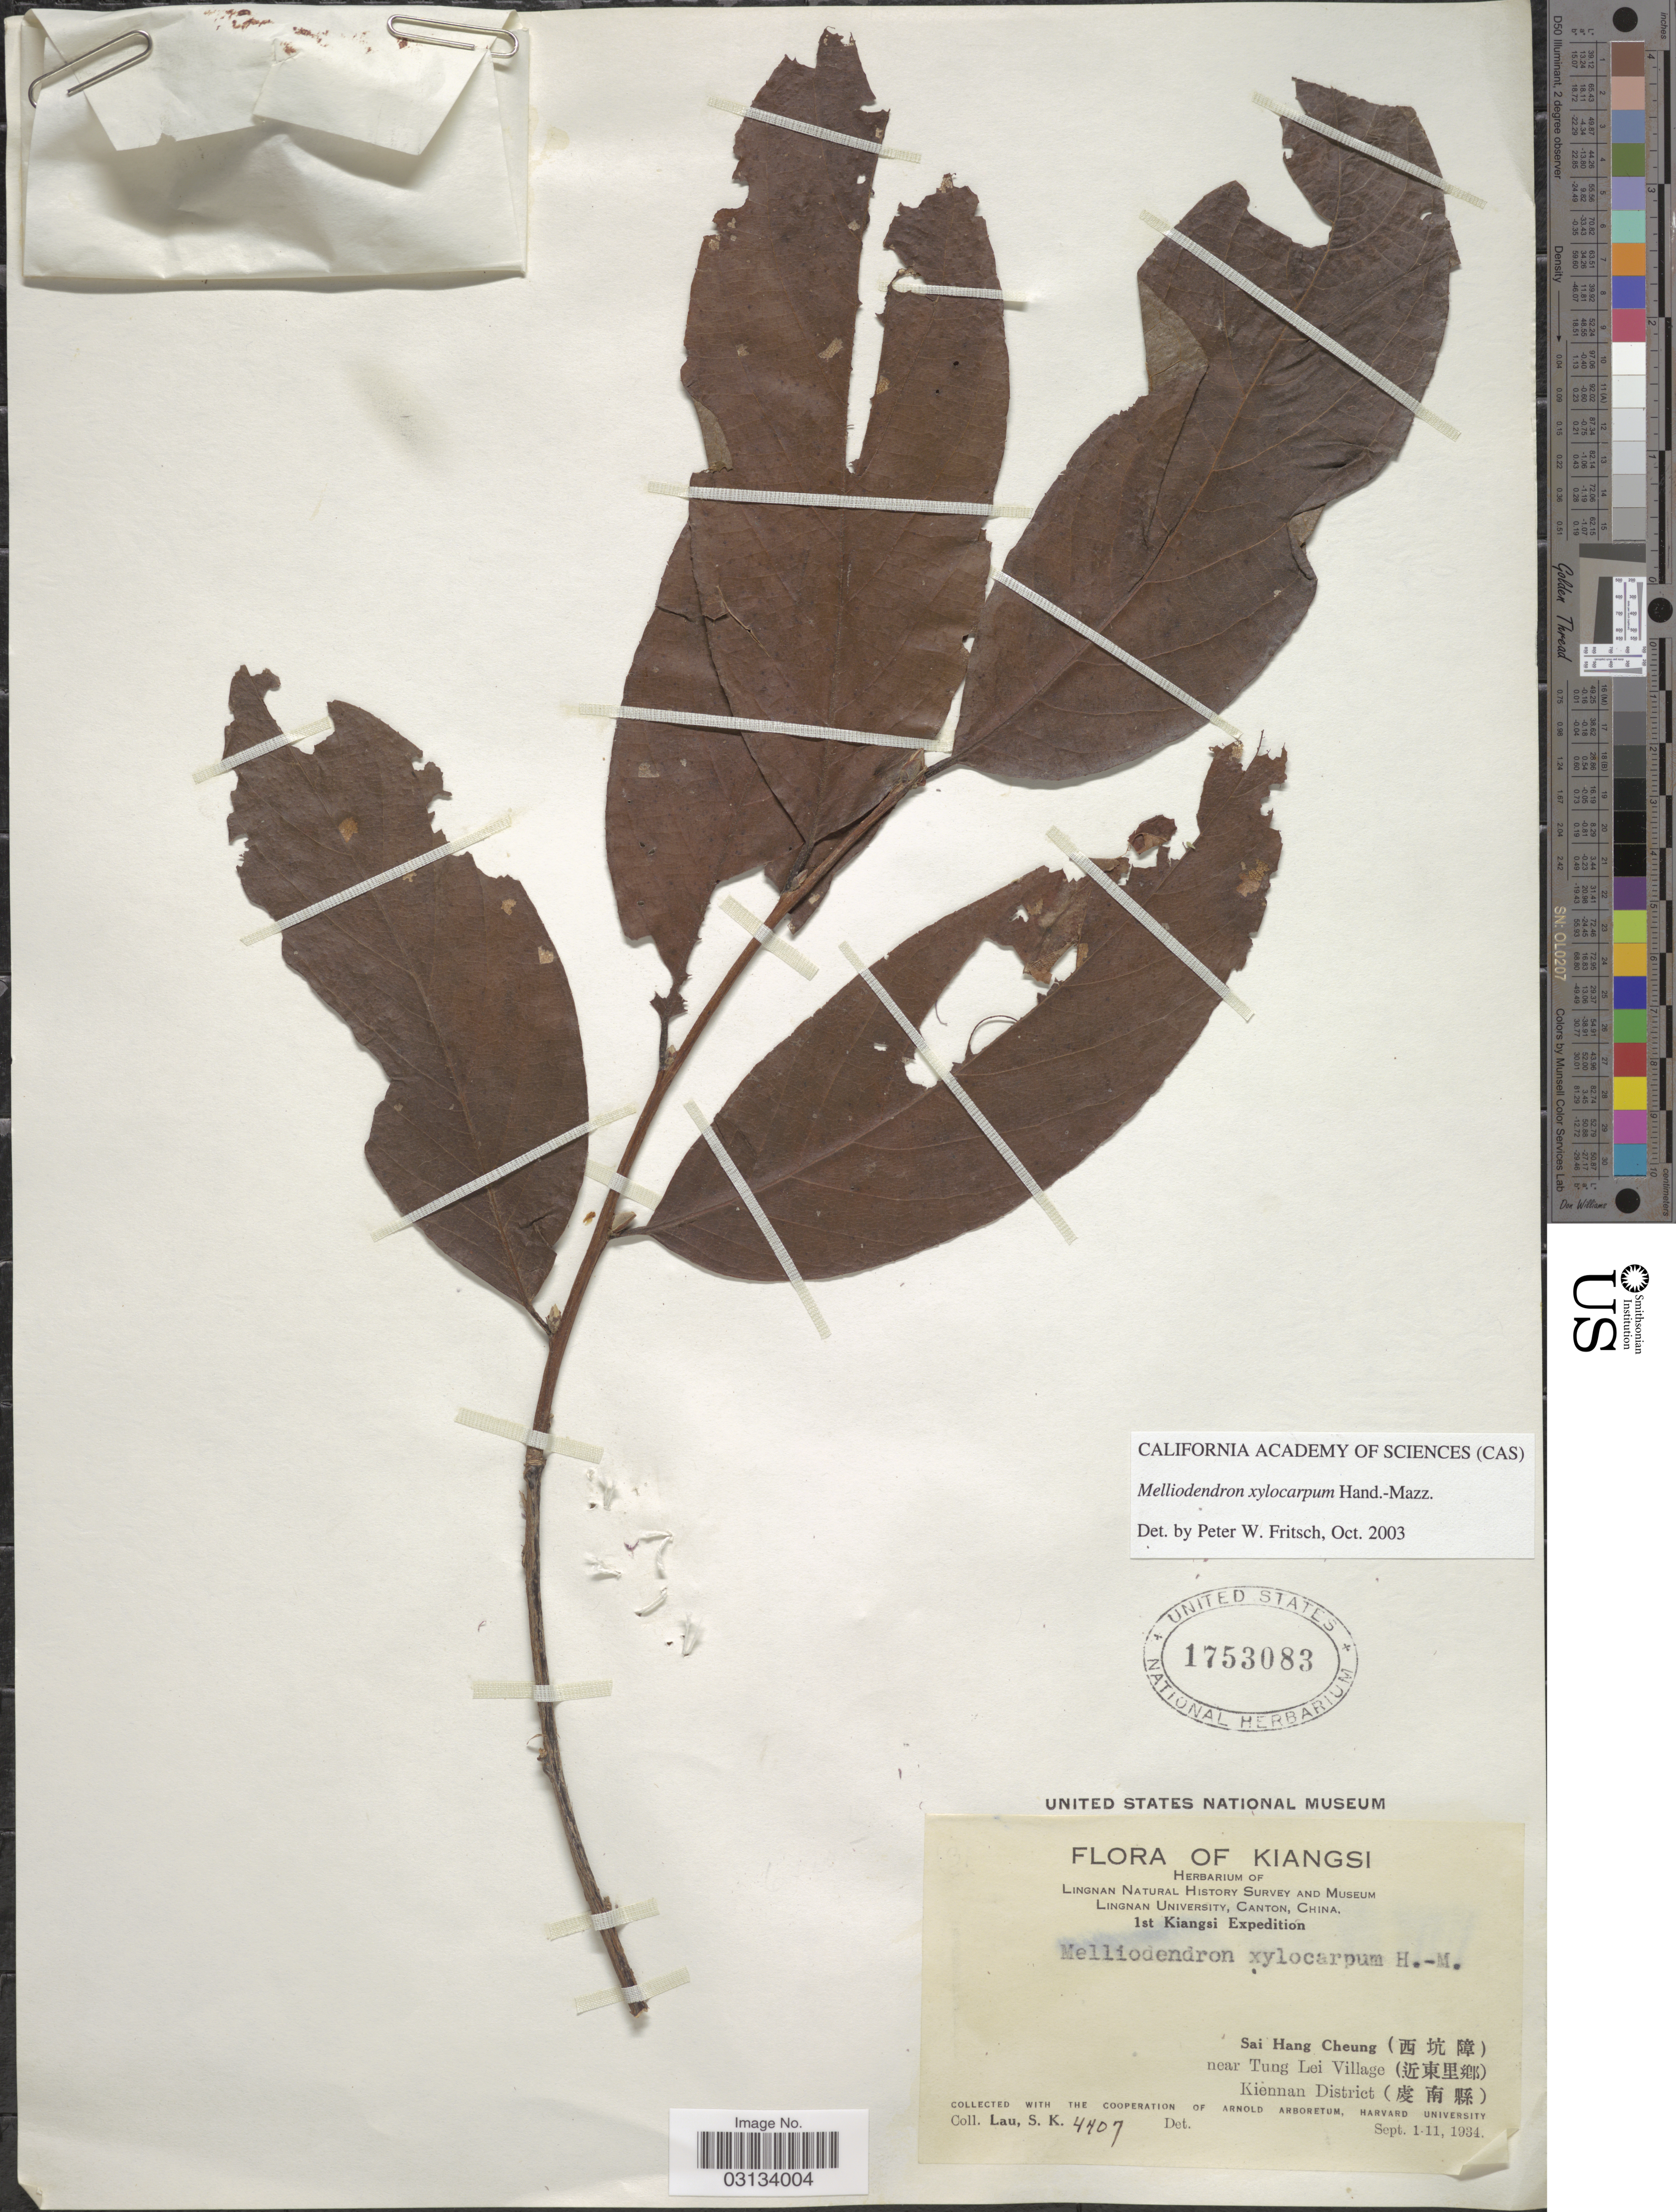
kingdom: Plantae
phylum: Tracheophyta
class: Magnoliopsida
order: Ericales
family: Styracaceae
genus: Melliodendron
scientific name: Melliodendron xylocarpum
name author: Hand.-Mazz.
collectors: S. K. Lau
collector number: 4407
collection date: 1934-09-01/1934-09-11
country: China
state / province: Jiangxi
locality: Kiangsi. Sai Hang Cheung near Tung Lei Village. Kiennan District.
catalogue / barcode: US 1753083